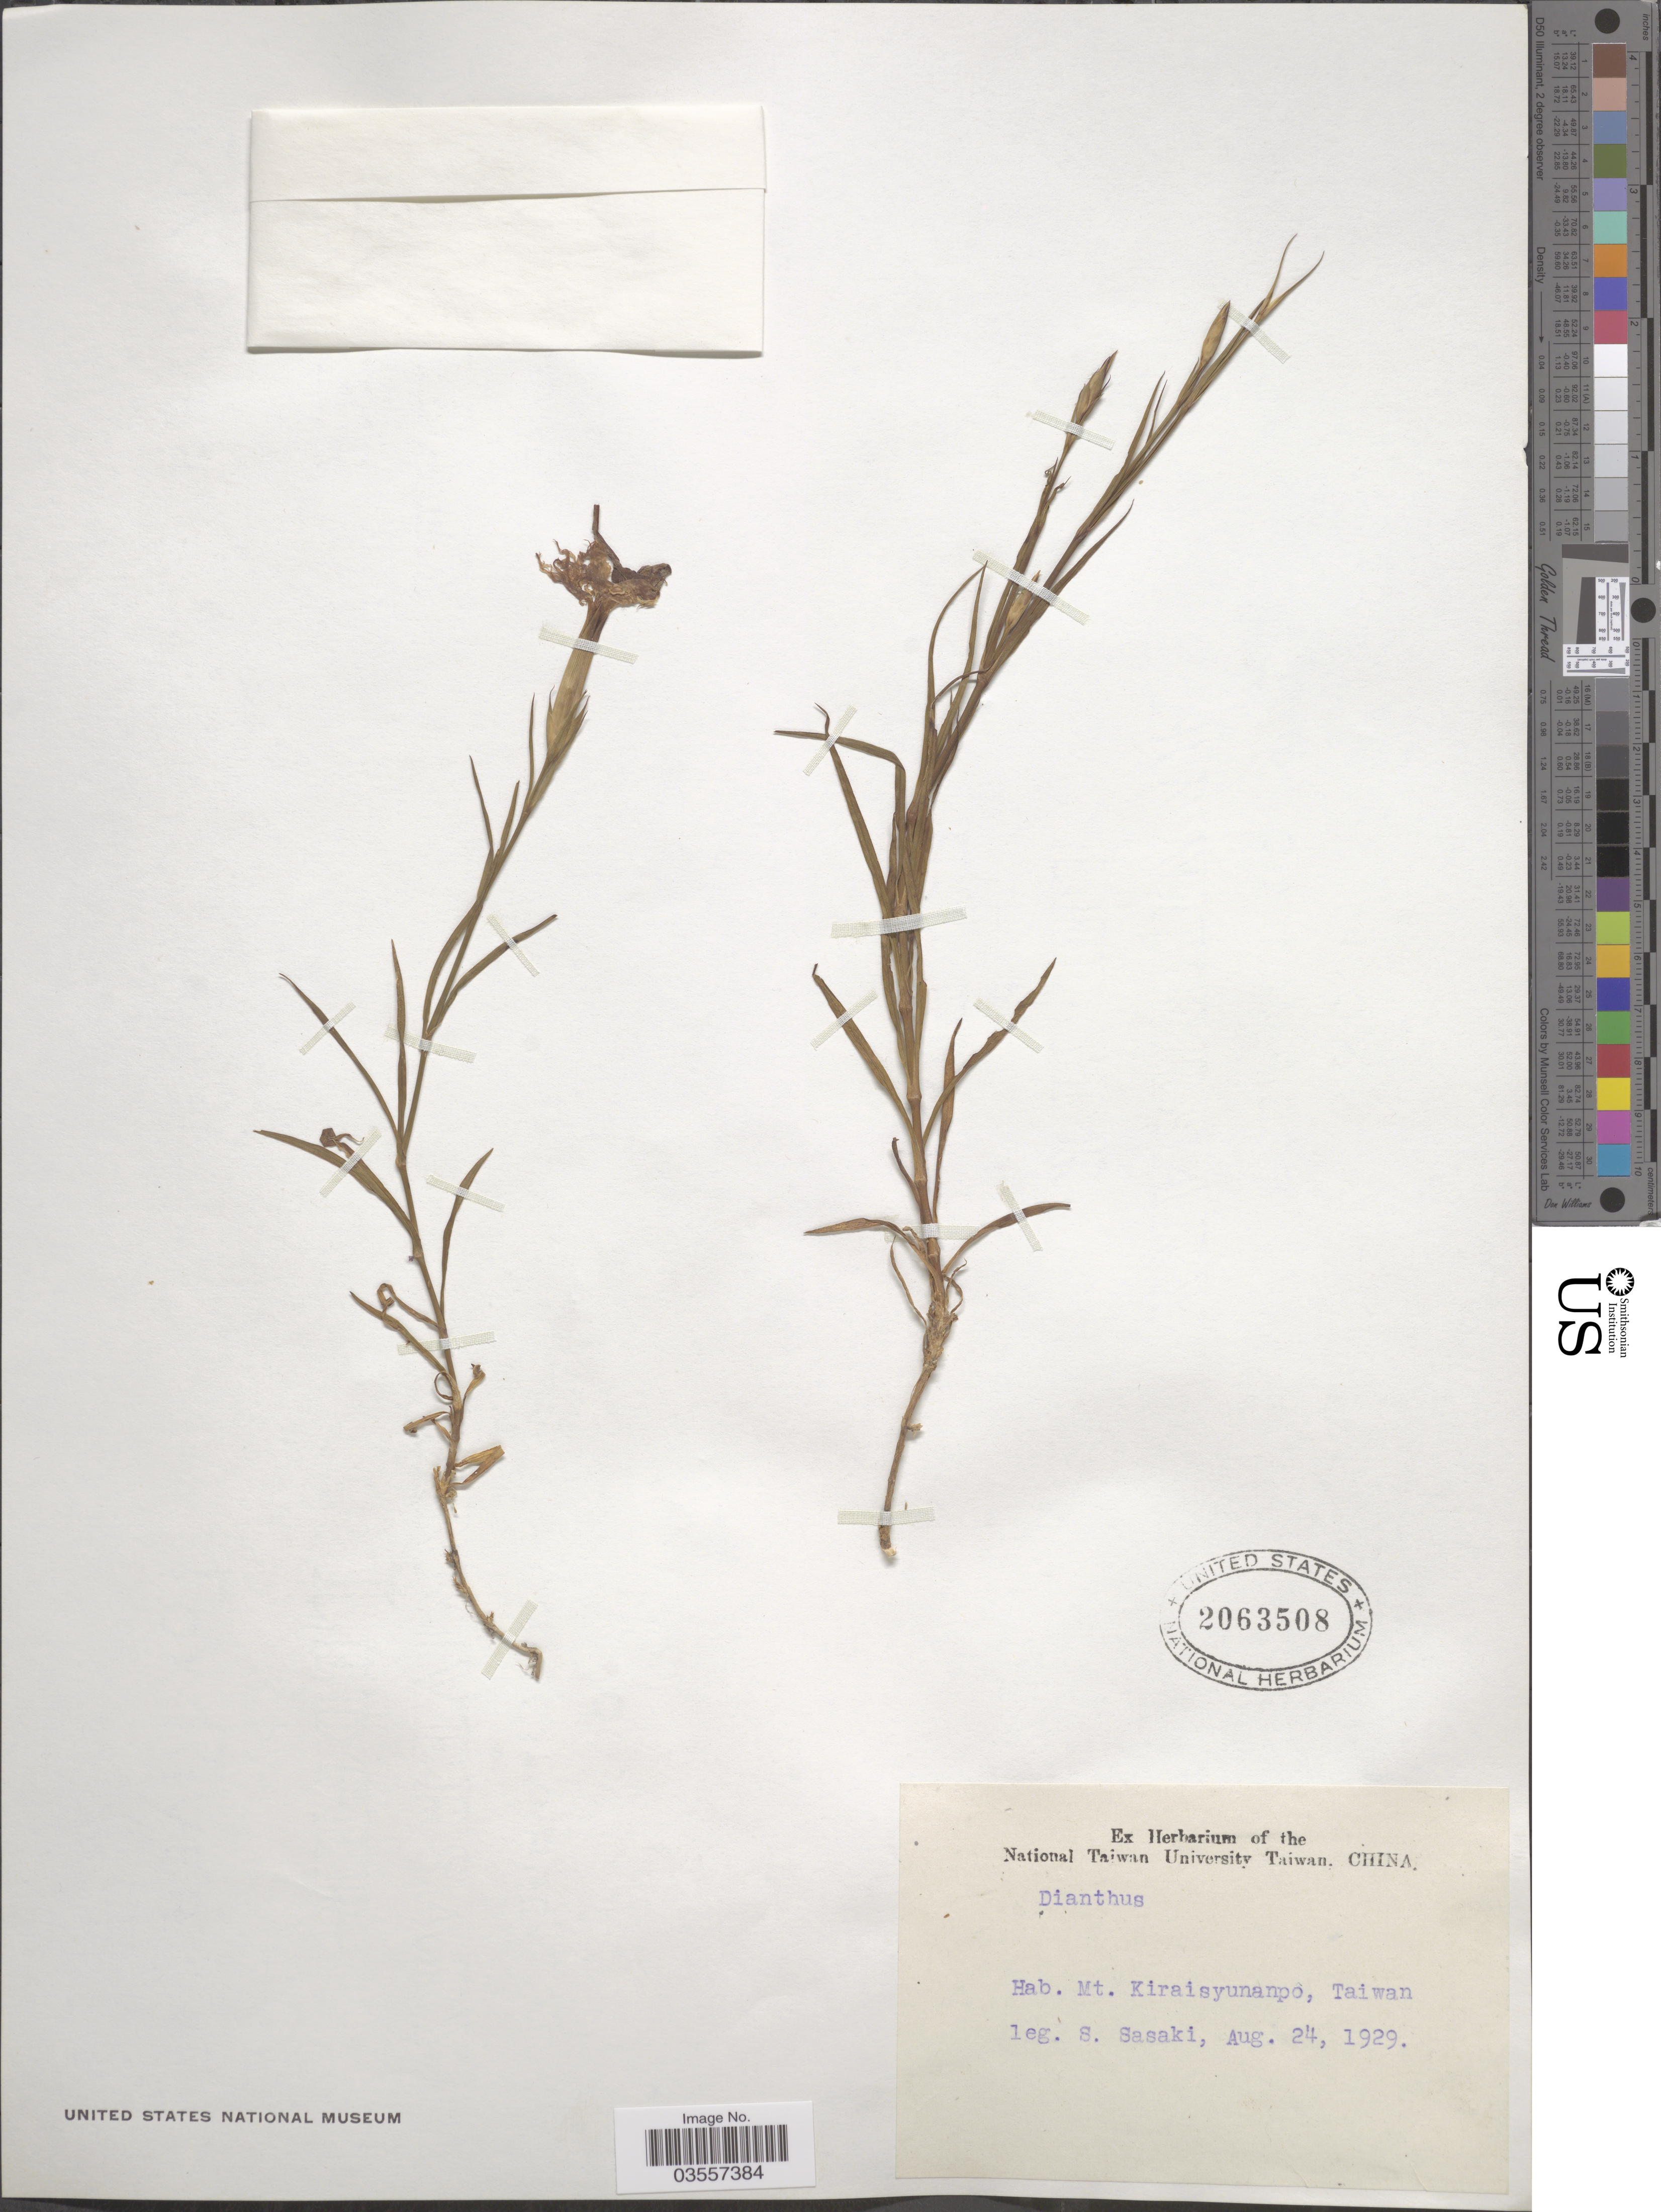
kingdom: Plantae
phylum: Tracheophyta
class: Magnoliopsida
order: Caryophyllales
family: Caryophyllaceae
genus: Dianthus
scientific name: Dianthus sp.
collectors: S. Sasaki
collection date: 1929-08-24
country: Taiwan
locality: Mt. Kiraisyunanpo.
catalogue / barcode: US 2063508